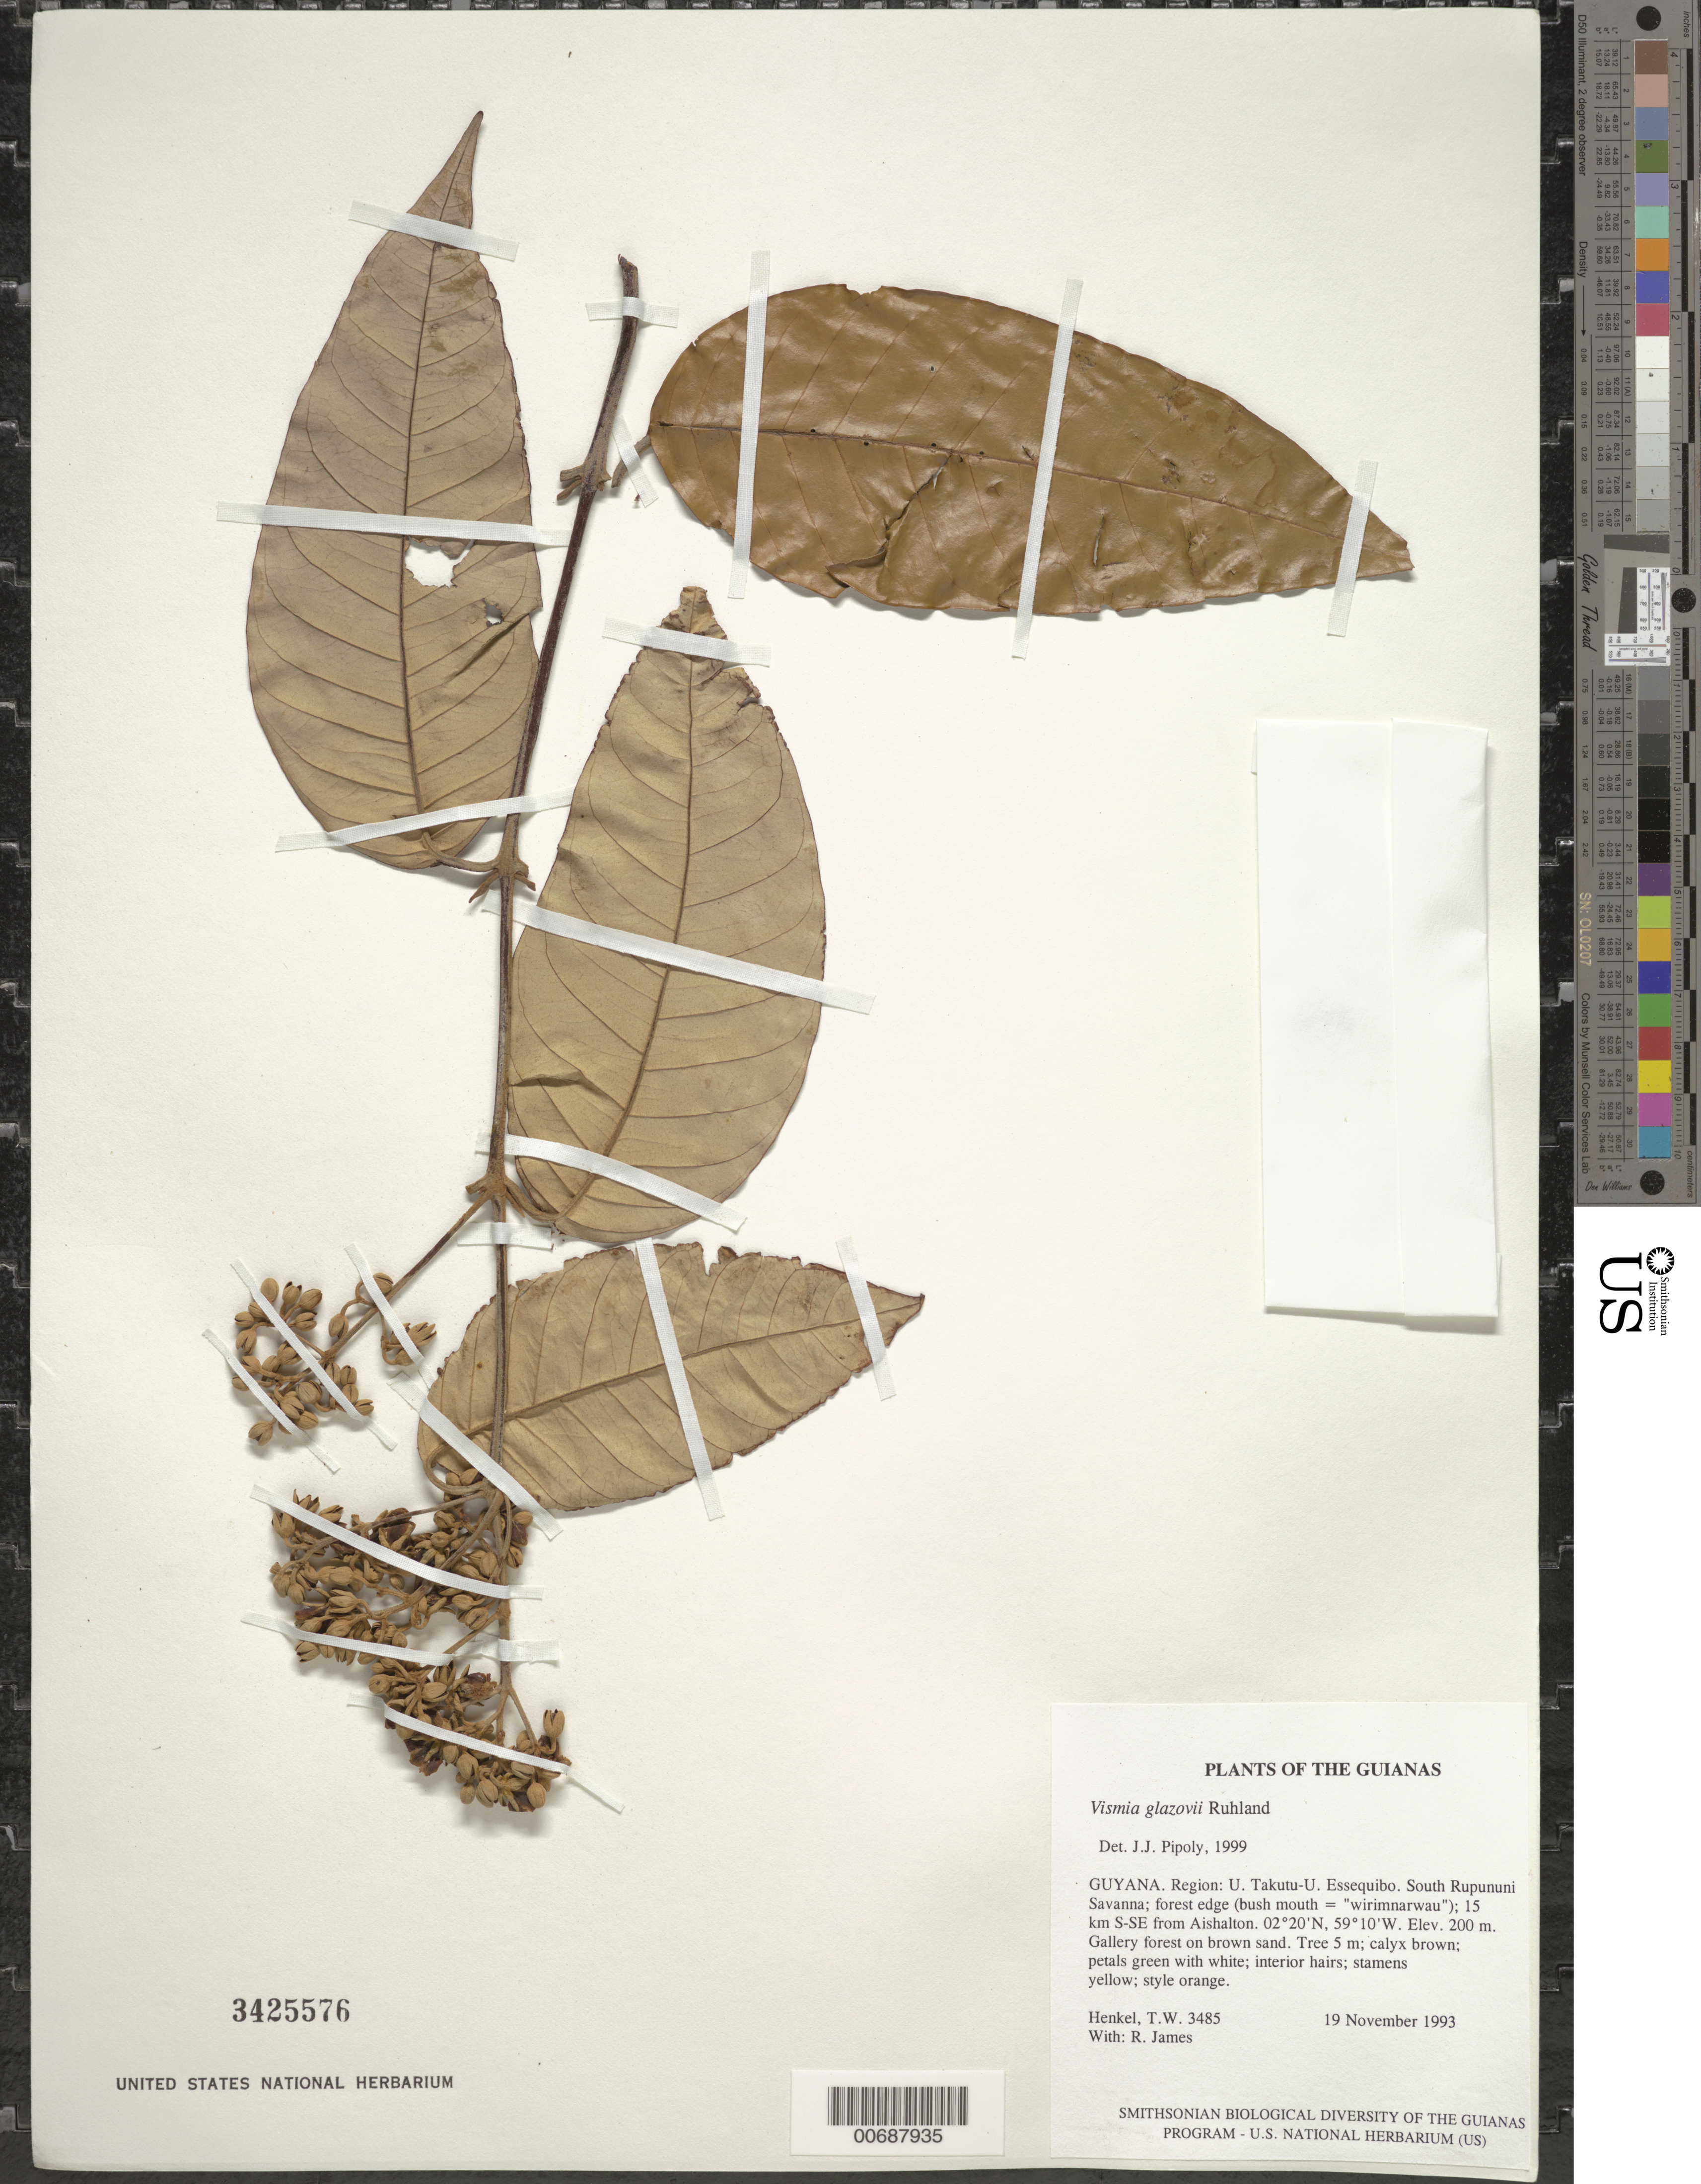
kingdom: Plantae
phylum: Tracheophyta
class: Magnoliopsida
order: Malpighiales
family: Hypericaceae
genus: Vismia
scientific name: Vismia glaziovii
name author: Ruhland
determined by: Pipoly, J. J., III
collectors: T. Henkel & R. James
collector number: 3485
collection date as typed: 19 November 1993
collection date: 1993-11-19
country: Guyana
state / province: U. Takutu-U. Essequibo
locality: South Rupununi Savanna; forest edge (bush mouth = "wirimnarwau"); 15 km S-SE from Aishalton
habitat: Gallery forest on brown sand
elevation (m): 200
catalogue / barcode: US 3425576